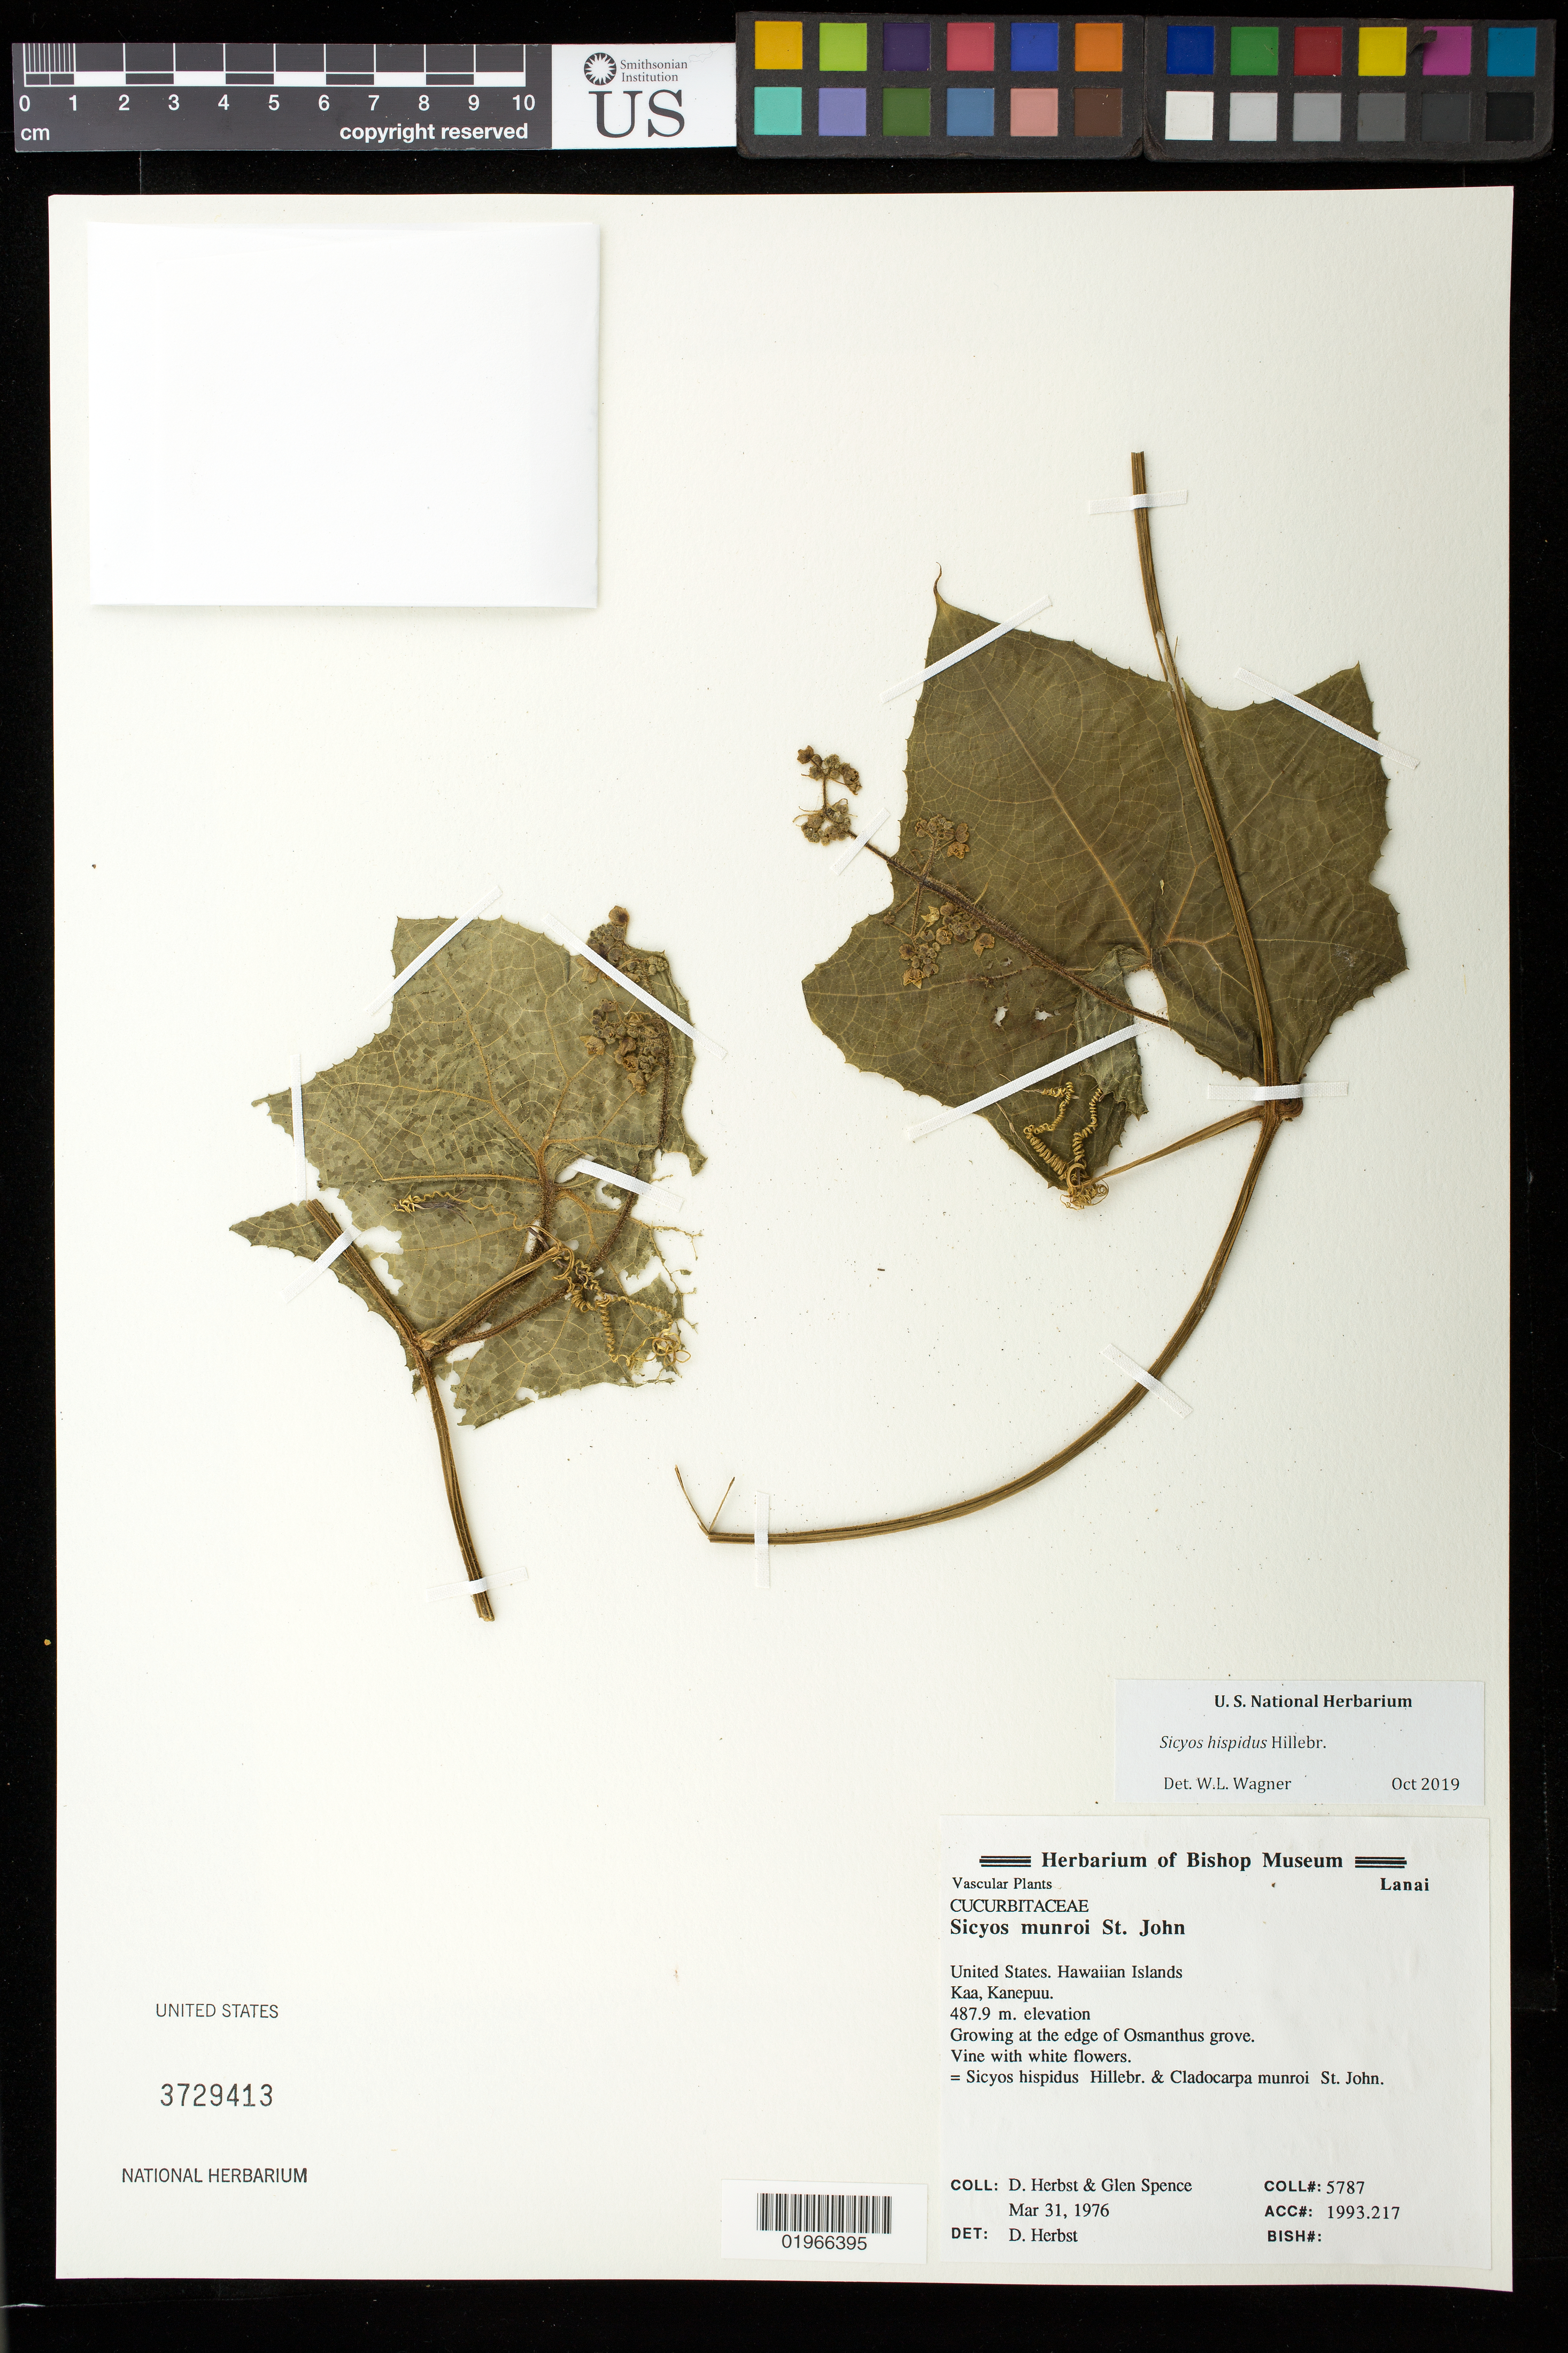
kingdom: Plantae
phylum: Tracheophyta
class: Magnoliopsida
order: Cucurbitales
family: Cucurbitaceae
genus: Sicyos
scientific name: Sicyos hispidus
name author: Hillebr.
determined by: Wagner, W. L., (BOT), Smithsonian Institution - National Museum of Natural History (UNITED STATES)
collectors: D. R. Herbst & G. Spence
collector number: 5787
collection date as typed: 31 Mar 1976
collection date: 1976-03-31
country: United States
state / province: Hawaii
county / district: Maui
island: Lana'i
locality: Kaa, Kanepuu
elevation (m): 488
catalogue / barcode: US 3729413